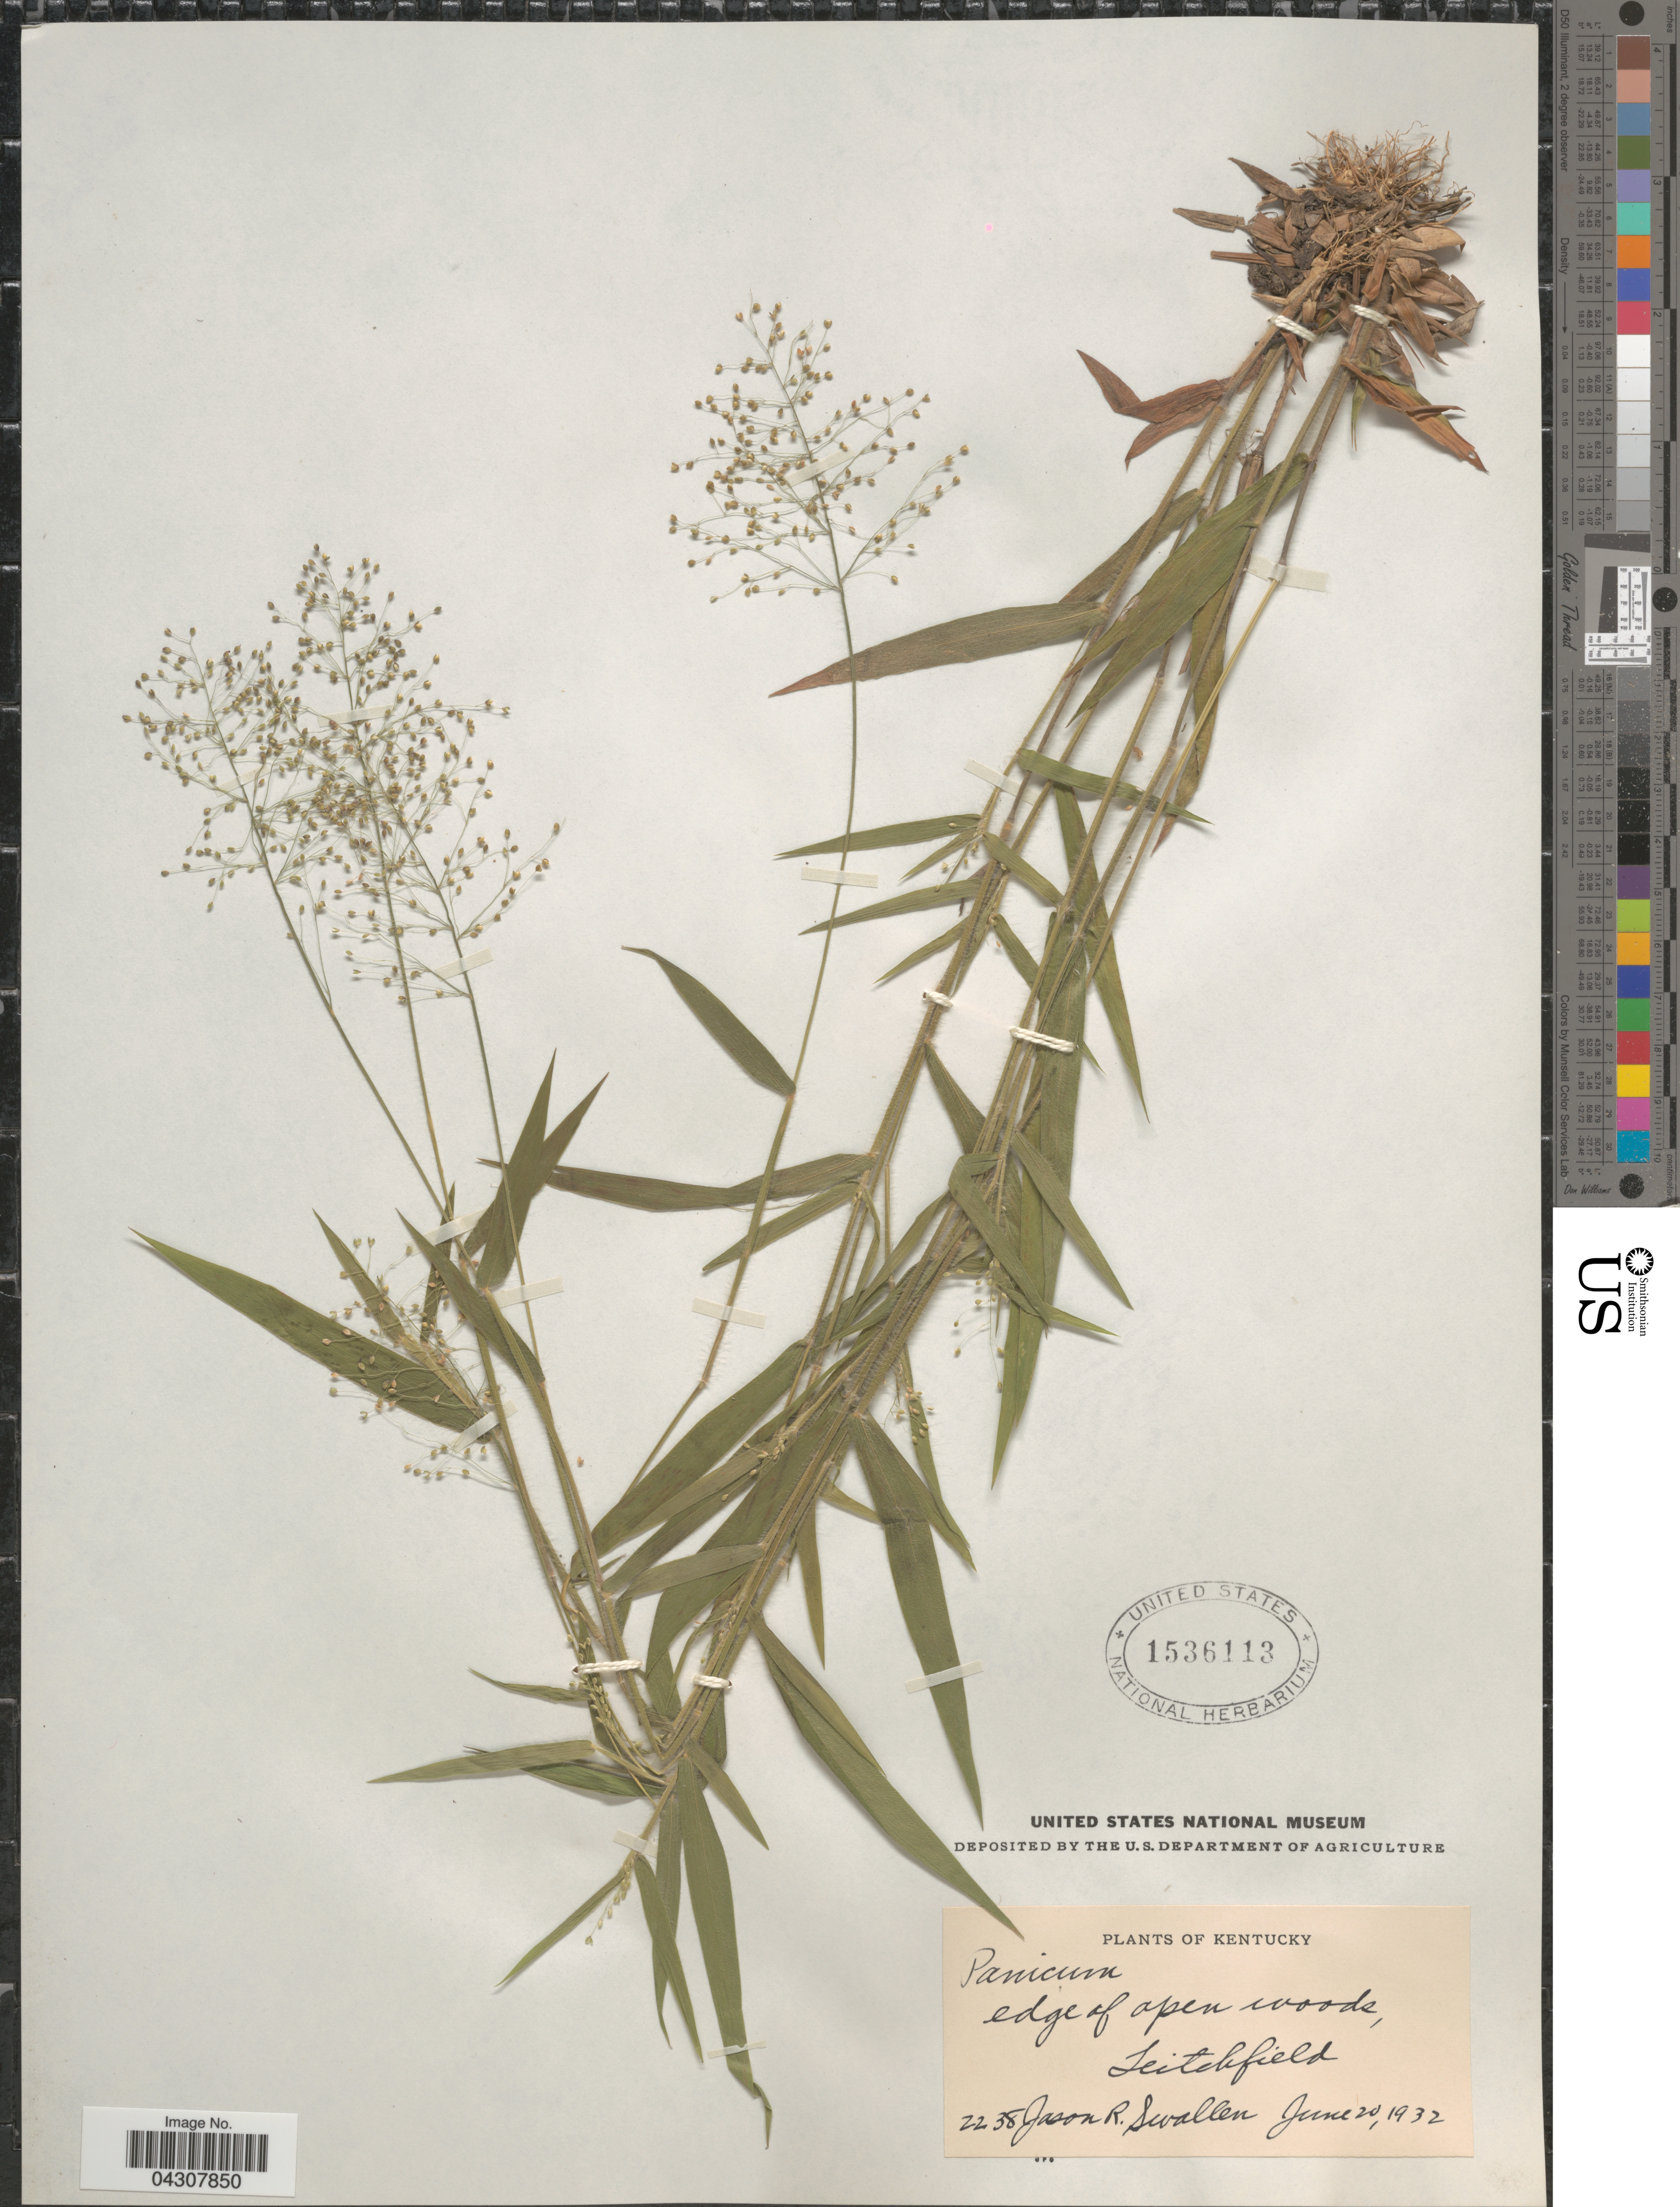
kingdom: Plantae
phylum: Tracheophyta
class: Liliopsida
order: Poales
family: Poaceae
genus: Dichanthelium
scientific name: Dichanthelium acuminatum var. acuminatum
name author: (Sw.) Gould & C.A. Clark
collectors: J. R. Swallen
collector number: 2238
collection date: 1932-06-20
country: United States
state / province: Kentucky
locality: Leitchfield.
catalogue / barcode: US 1536113